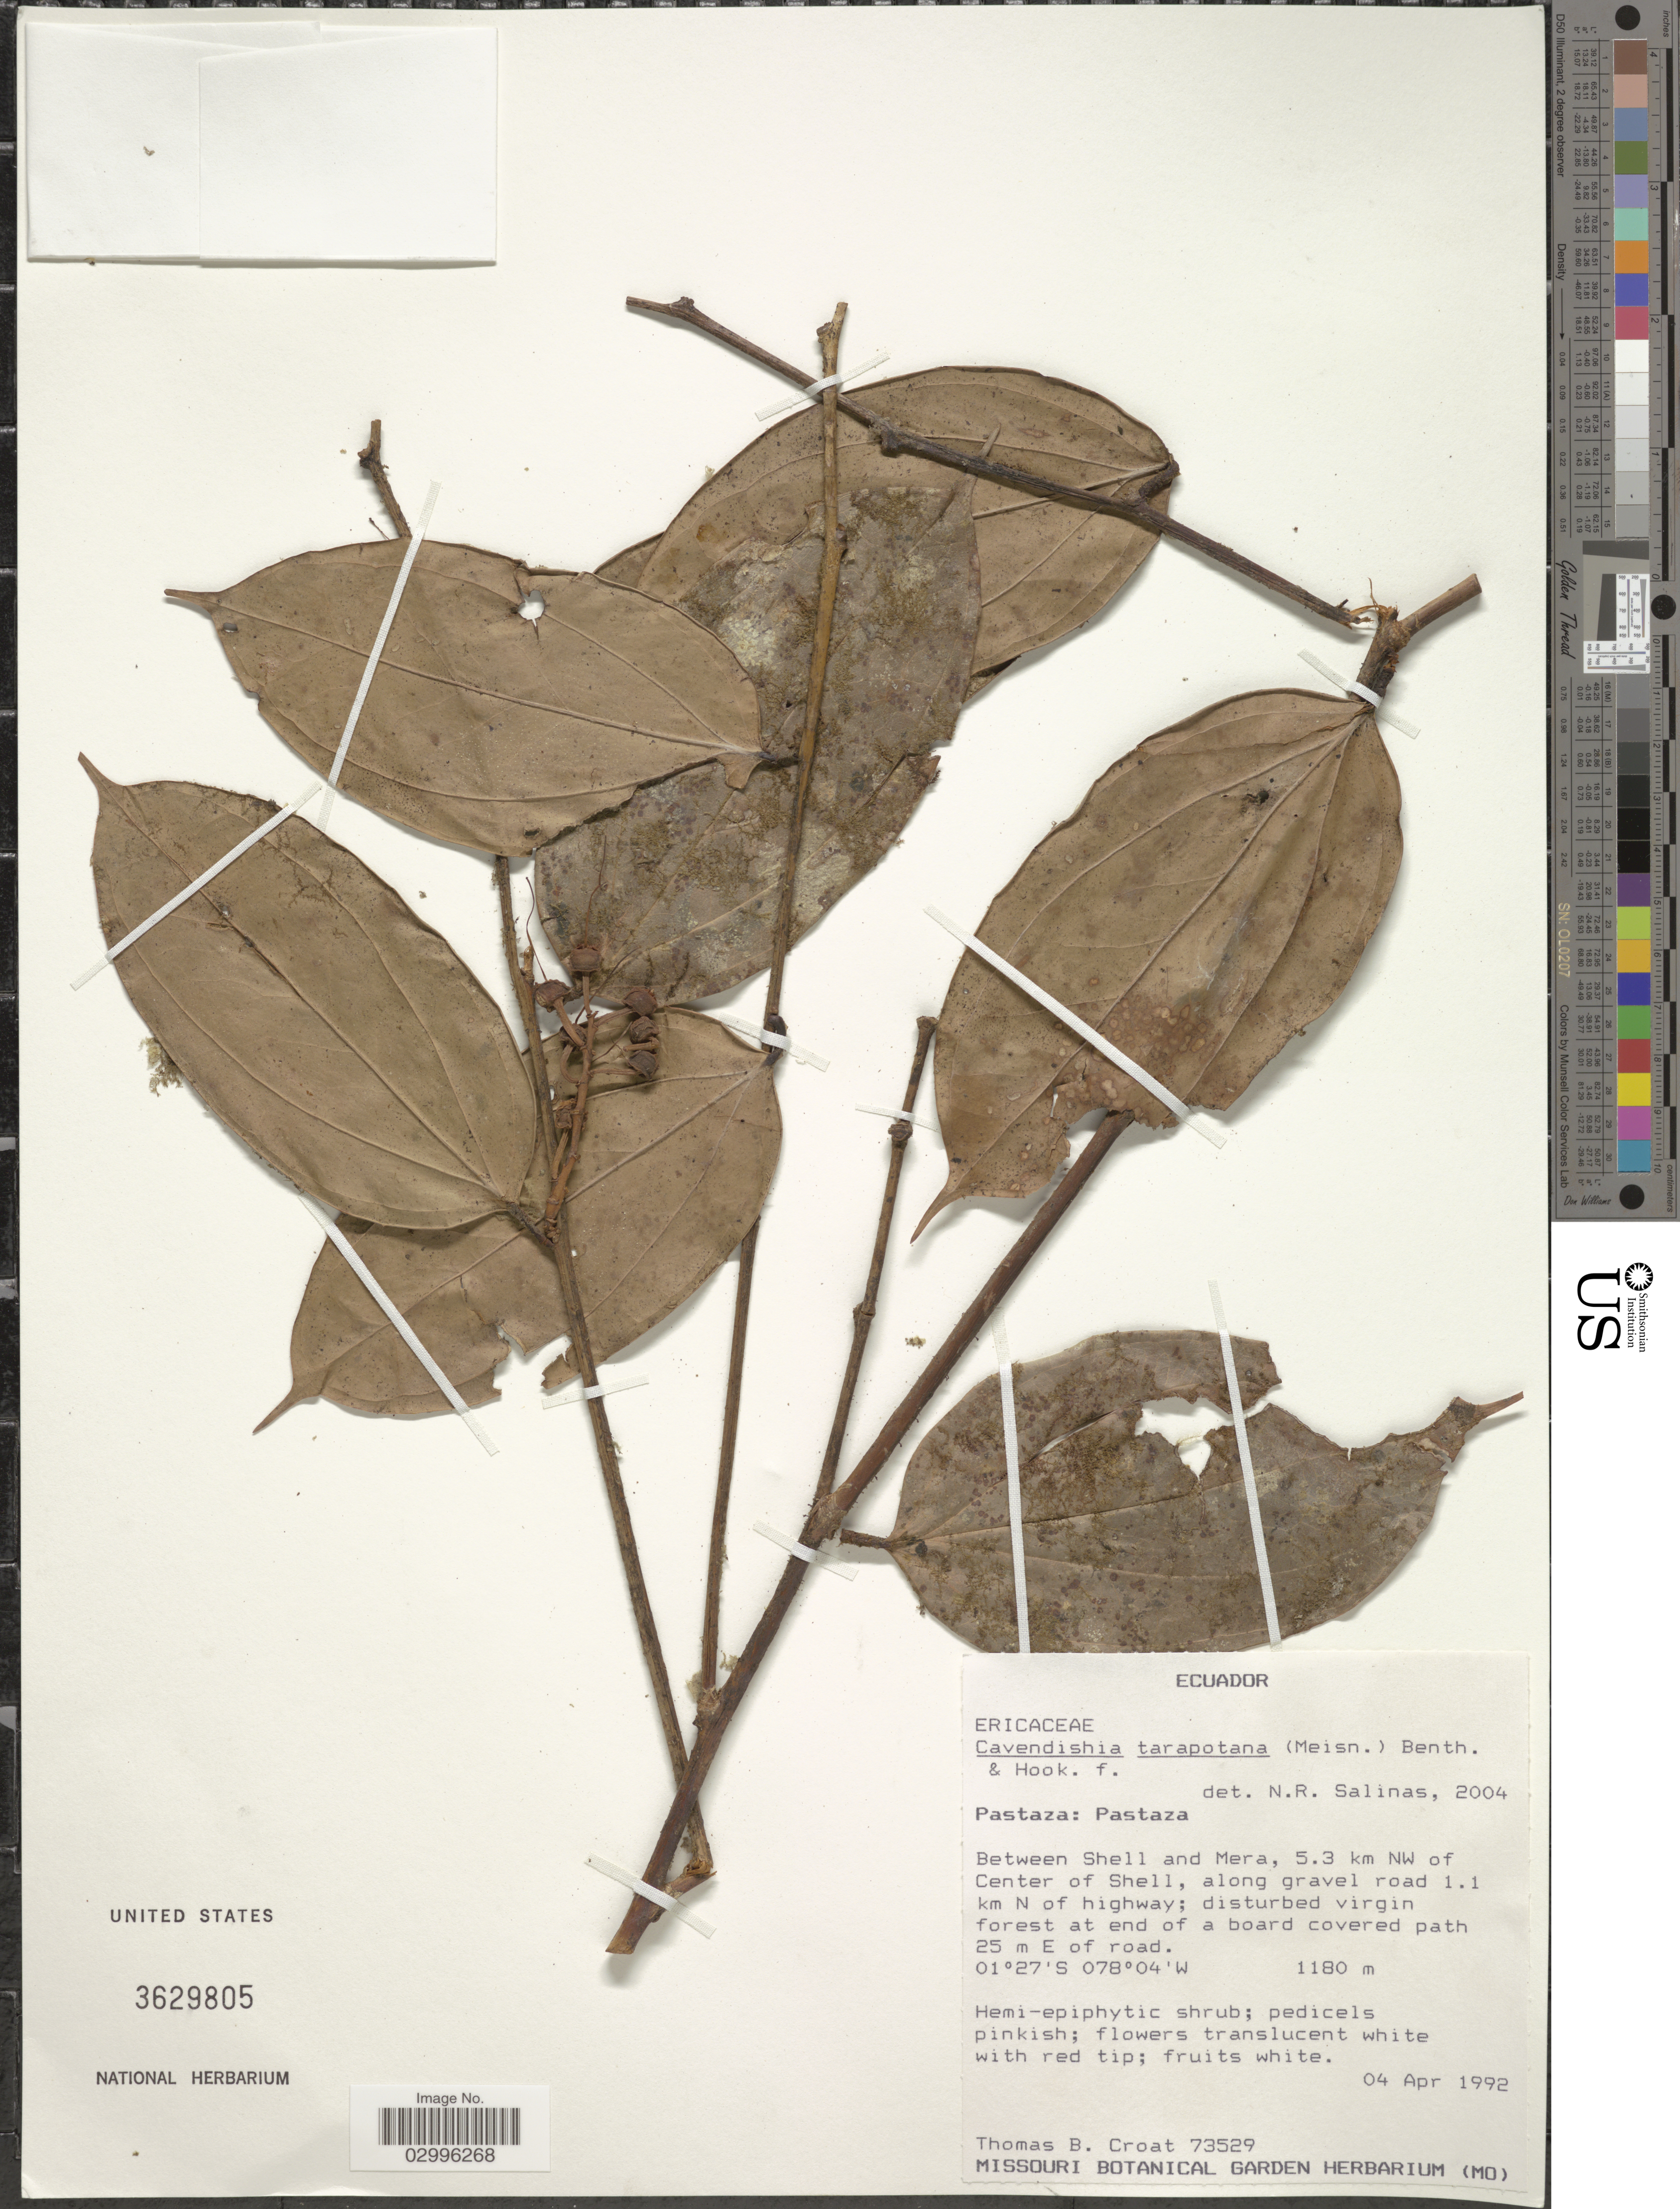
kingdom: Plantae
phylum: Tracheophyta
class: Magnoliopsida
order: Ericales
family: Ericaceae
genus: Cavendishia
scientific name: Cavendishia tarapotana var. tarapotana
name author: (Meisn.) Benth. & Hook.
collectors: T. B. Croat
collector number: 73529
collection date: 1992-04-04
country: Ecuador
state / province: Pastaza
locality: Pastaza. Between Shell and Mera, 5.3 km NW of Center of Shell, along gravel road 1.1 km N of highway.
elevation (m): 1180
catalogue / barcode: US 3629805